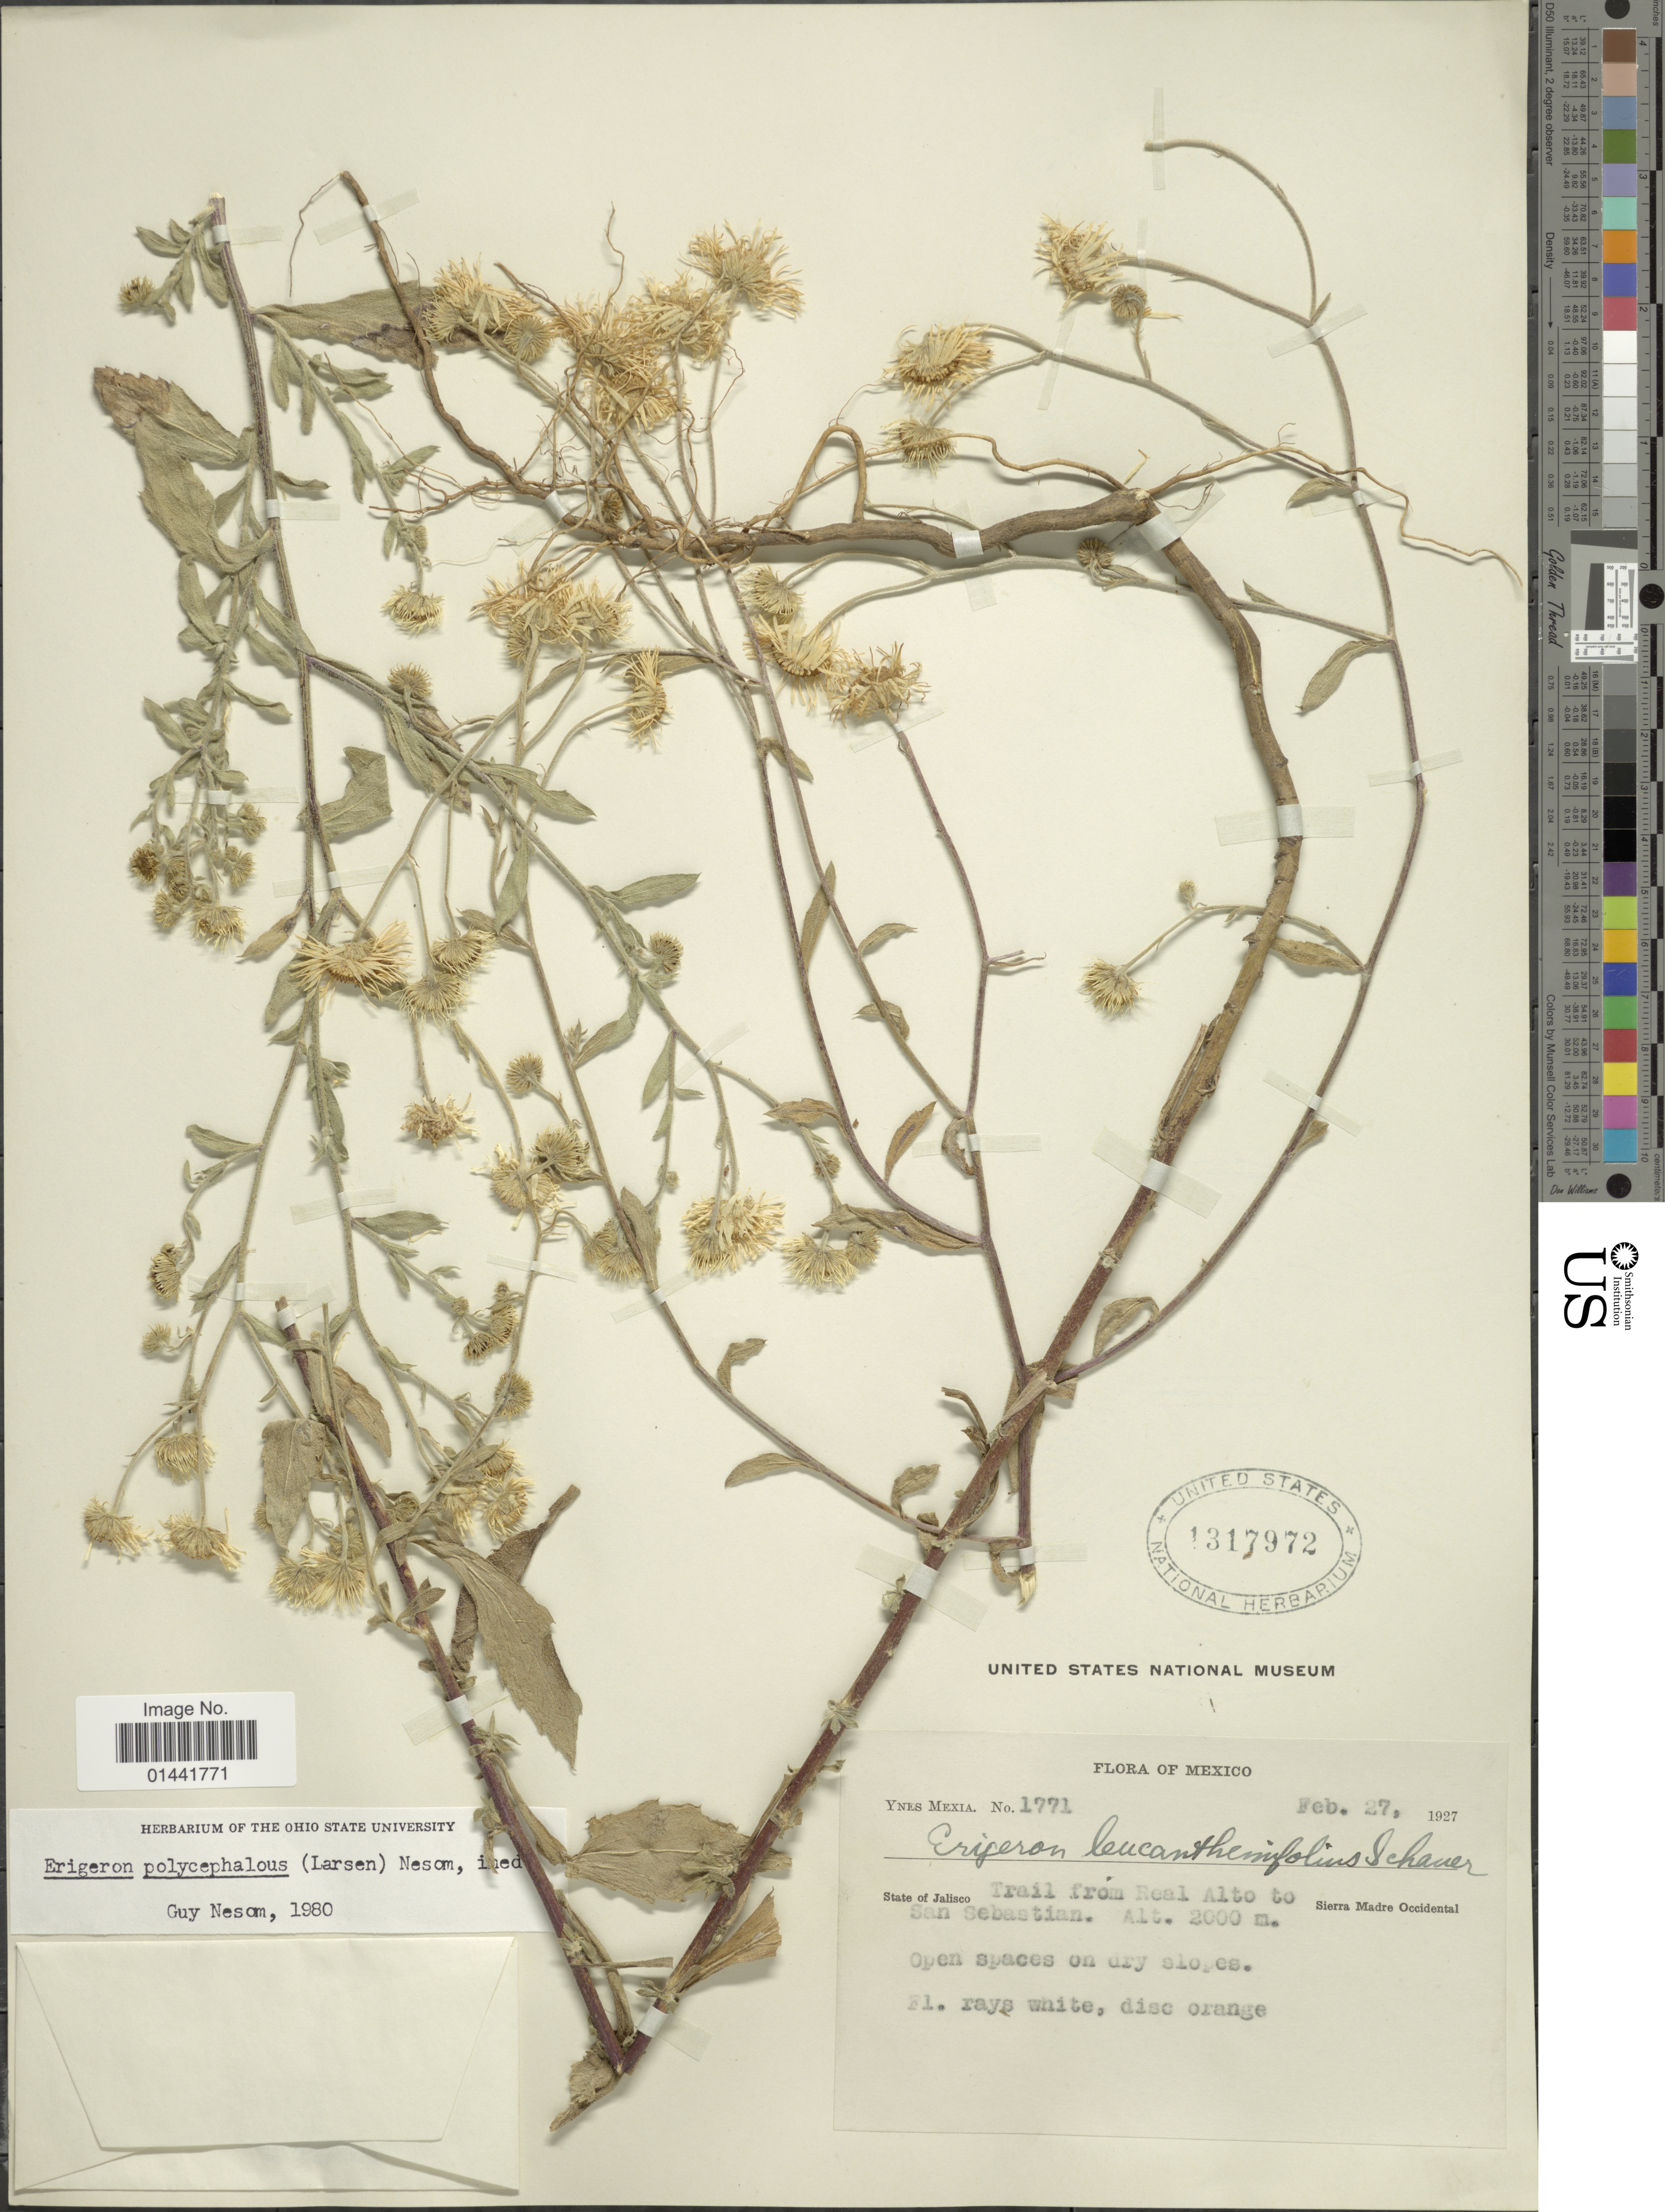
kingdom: Plantae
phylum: Tracheophyta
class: Magnoliopsida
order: Asterales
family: Asteraceae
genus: Erigeron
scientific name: Erigeron polycephalus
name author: (Larsen) G.L. Nesom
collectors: Y. Mexia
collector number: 1771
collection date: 1927-02-27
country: Mexico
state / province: Jalisco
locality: Trail from Real Alto to San Sebastian, Sierra Madre Occidental, open spaces on dry slopes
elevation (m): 2000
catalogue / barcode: US 1317972